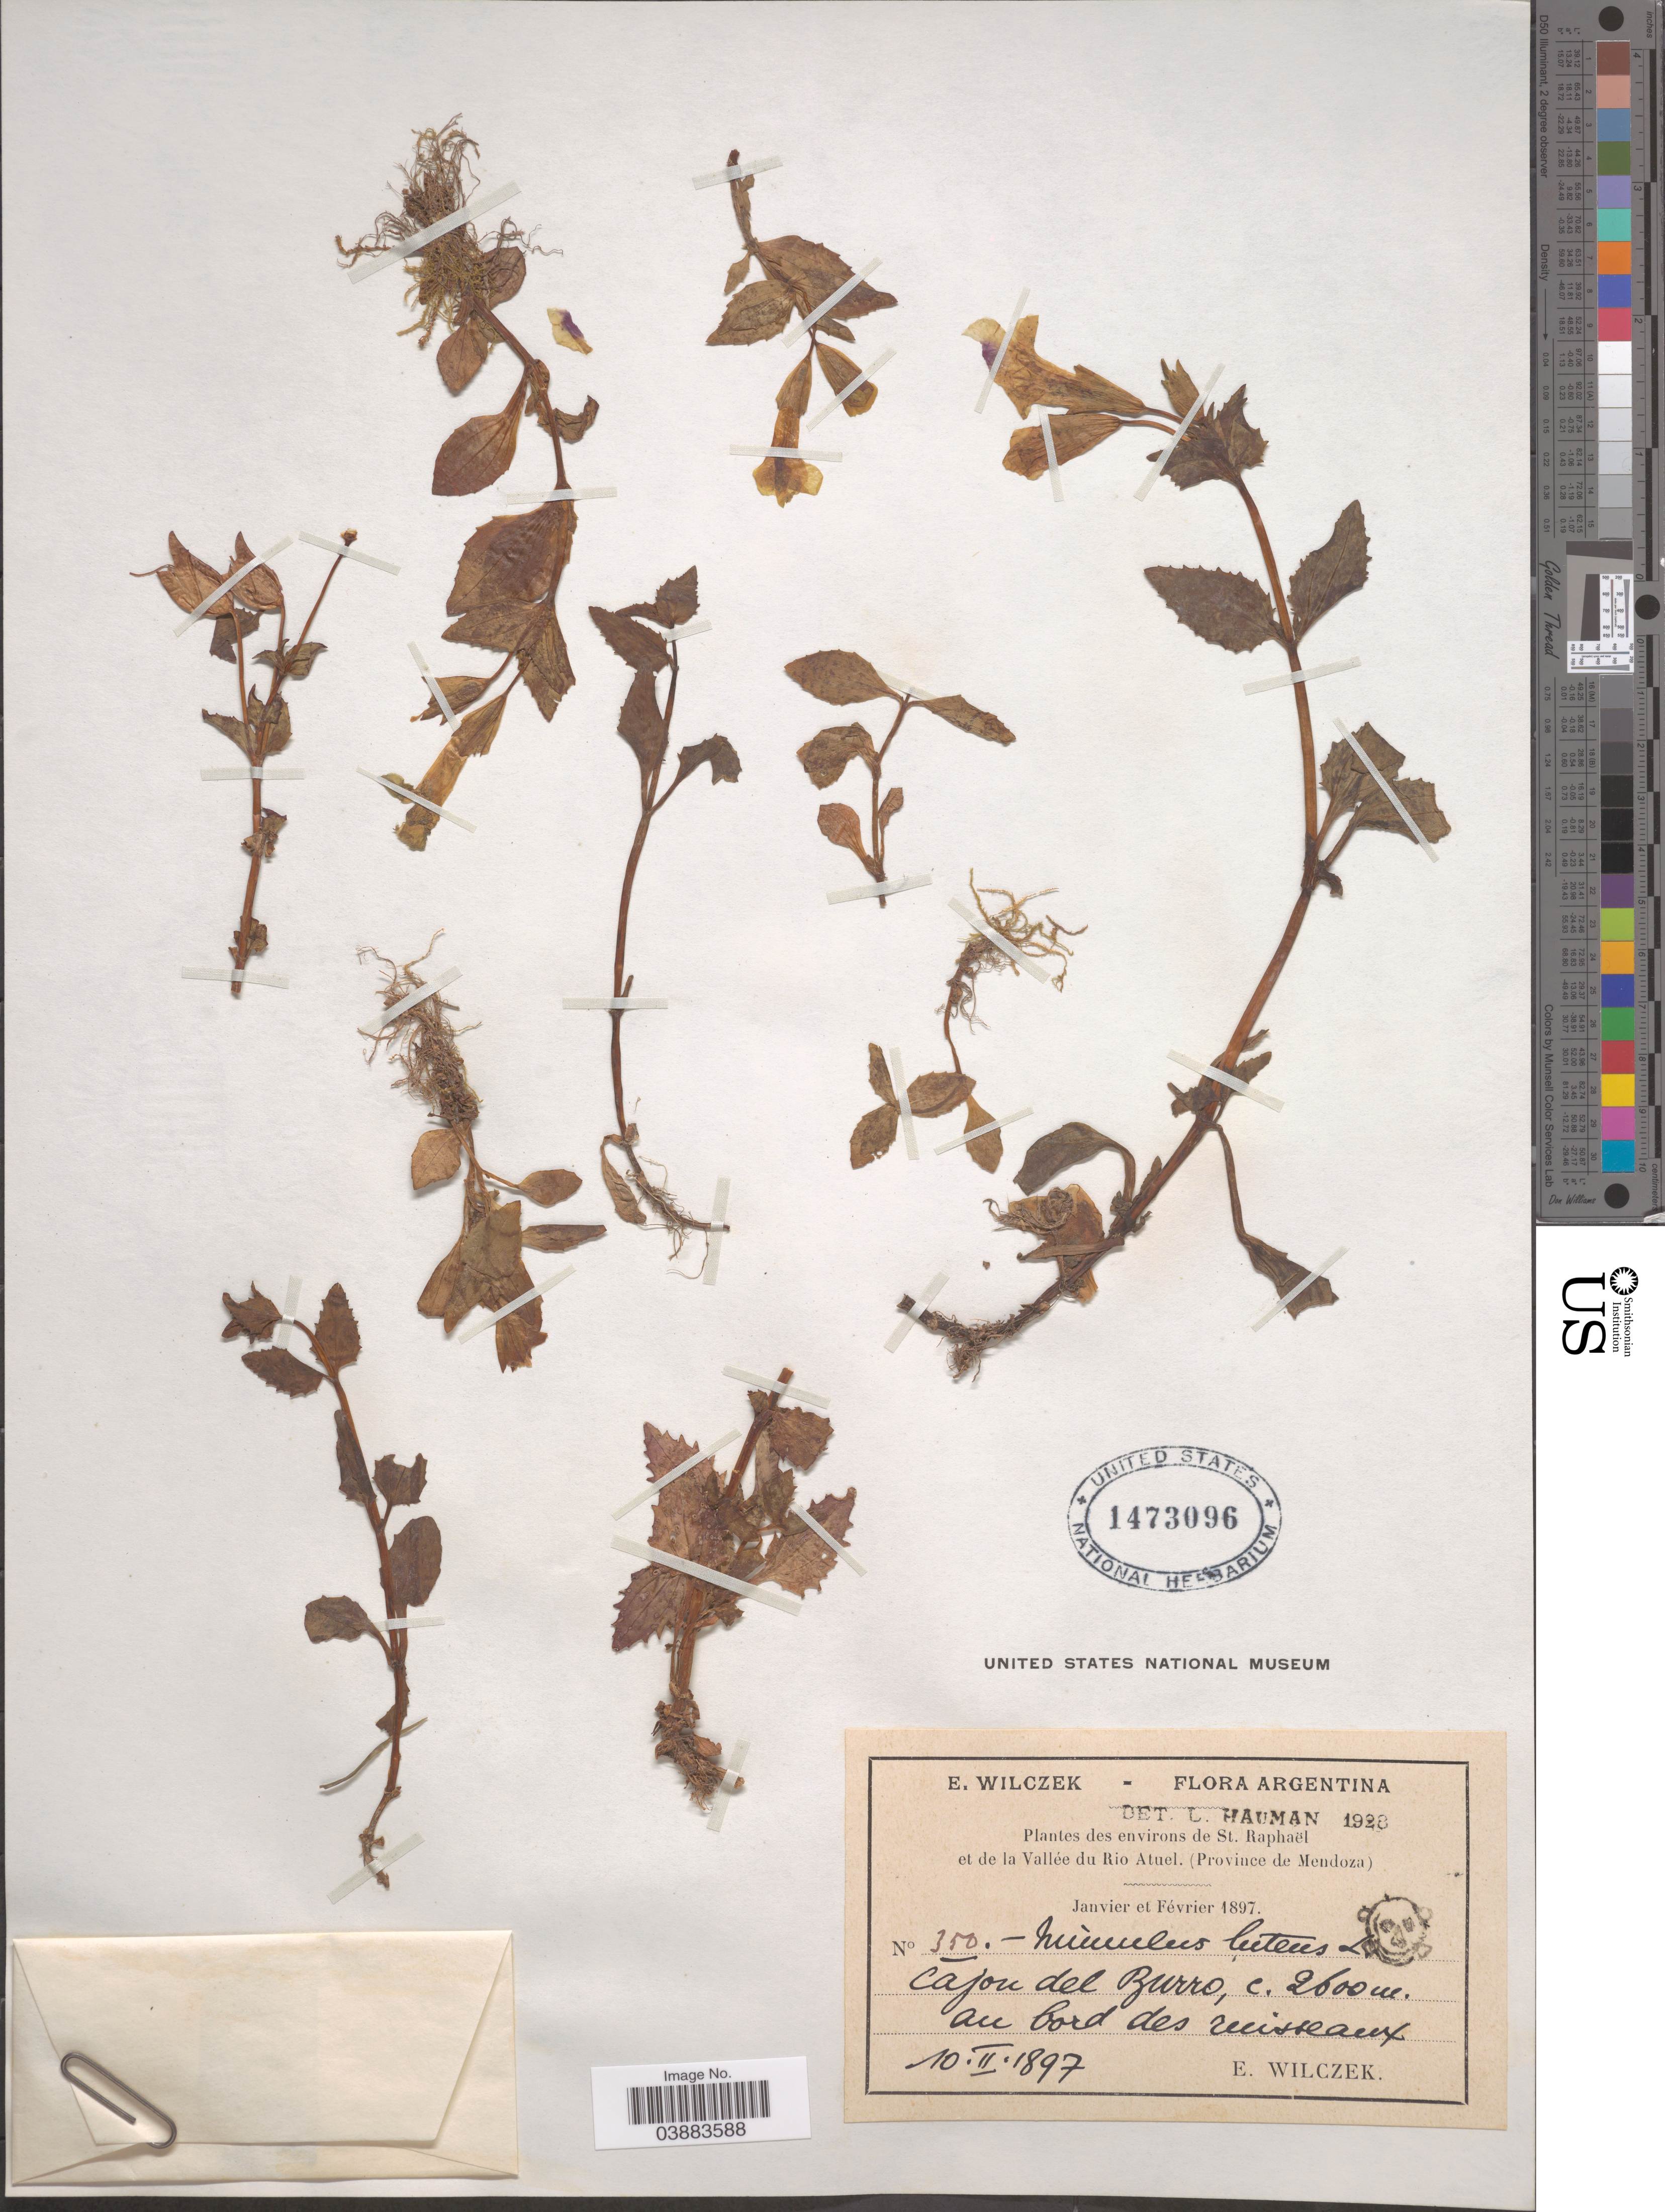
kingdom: Plantae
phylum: Tracheophyta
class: Magnoliopsida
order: Lamiales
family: Phrymaceae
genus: Mimulus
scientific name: Mimulus luteus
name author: L.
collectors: E. Wilczek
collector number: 350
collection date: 1897-02-10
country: Argentina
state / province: Mendoza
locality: Environs de St. Raphaël et de la Vallée du Rio Atuel. Cajon del Burro.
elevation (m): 2600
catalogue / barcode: US 1473096